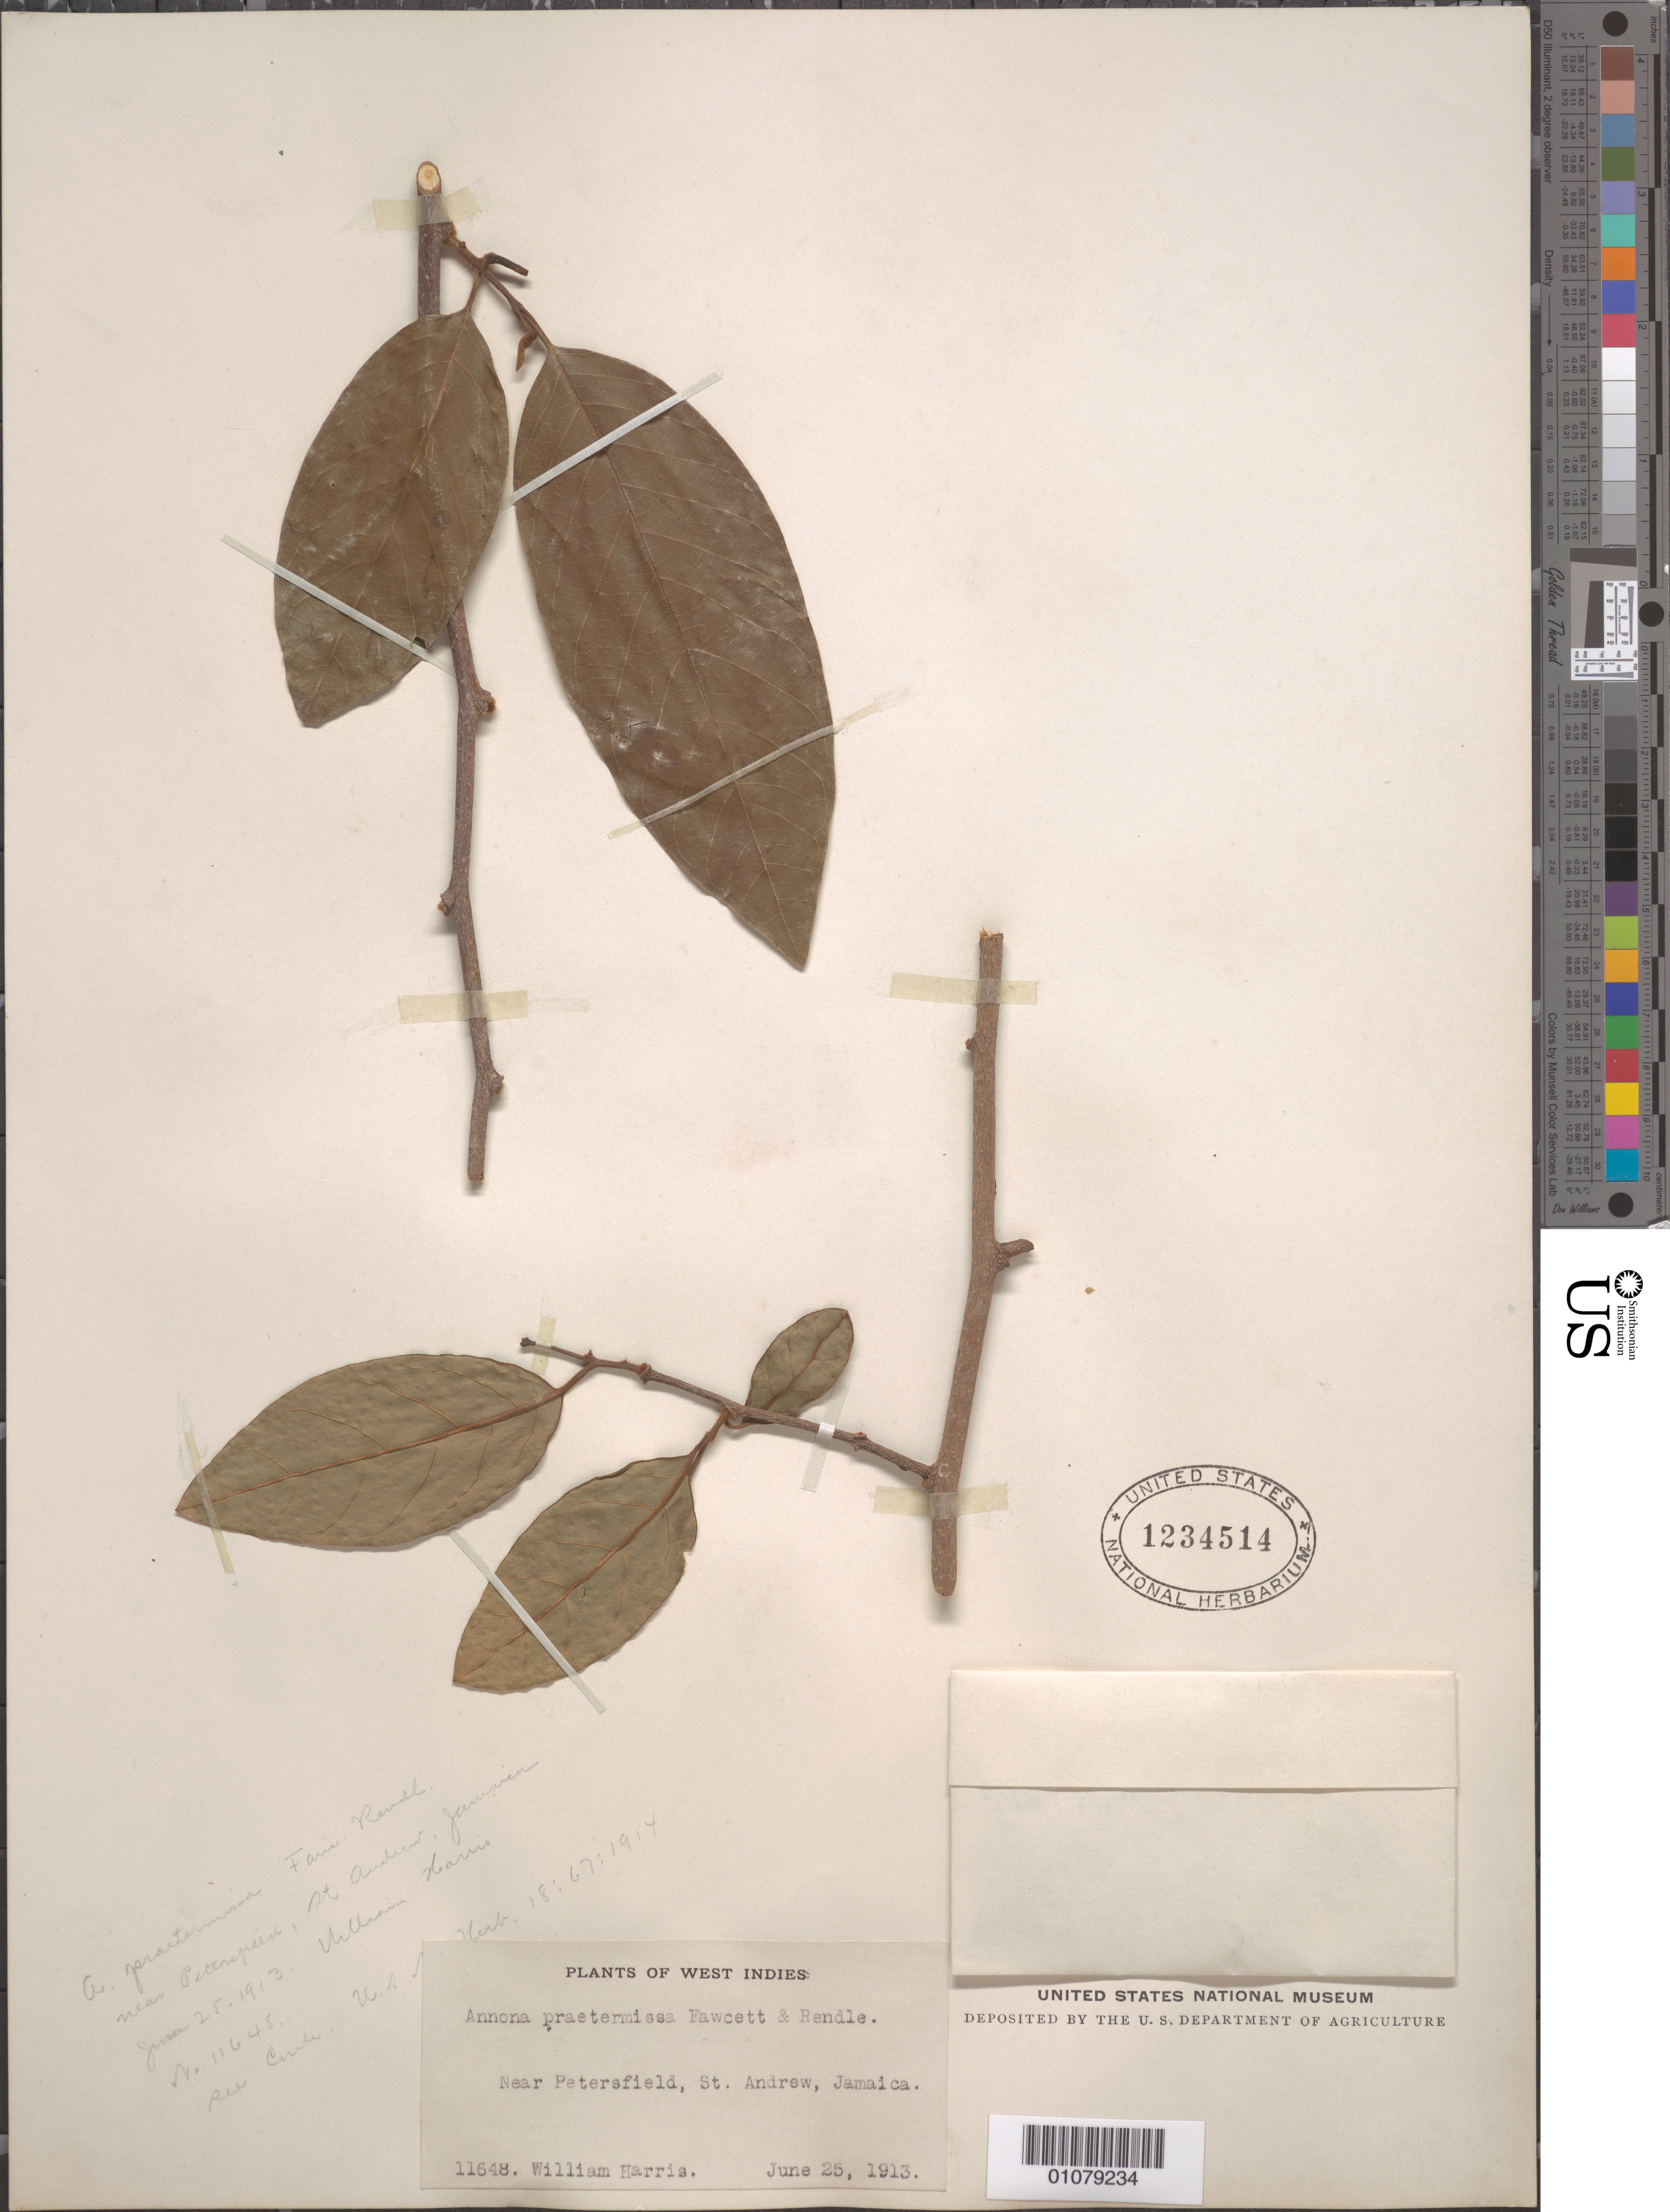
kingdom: Plantae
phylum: Tracheophyta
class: Magnoliopsida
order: Magnoliales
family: Annonaceae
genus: Annona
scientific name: Annona praetermissa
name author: Fawc. & Rendle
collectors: W. Harris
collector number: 11648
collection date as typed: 25 Jun 1913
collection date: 1913-06-25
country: Jamaica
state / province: Saint Andrew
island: Jamaica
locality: Near Petersfield, St Andrew, Jamaica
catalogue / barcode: US 1234514